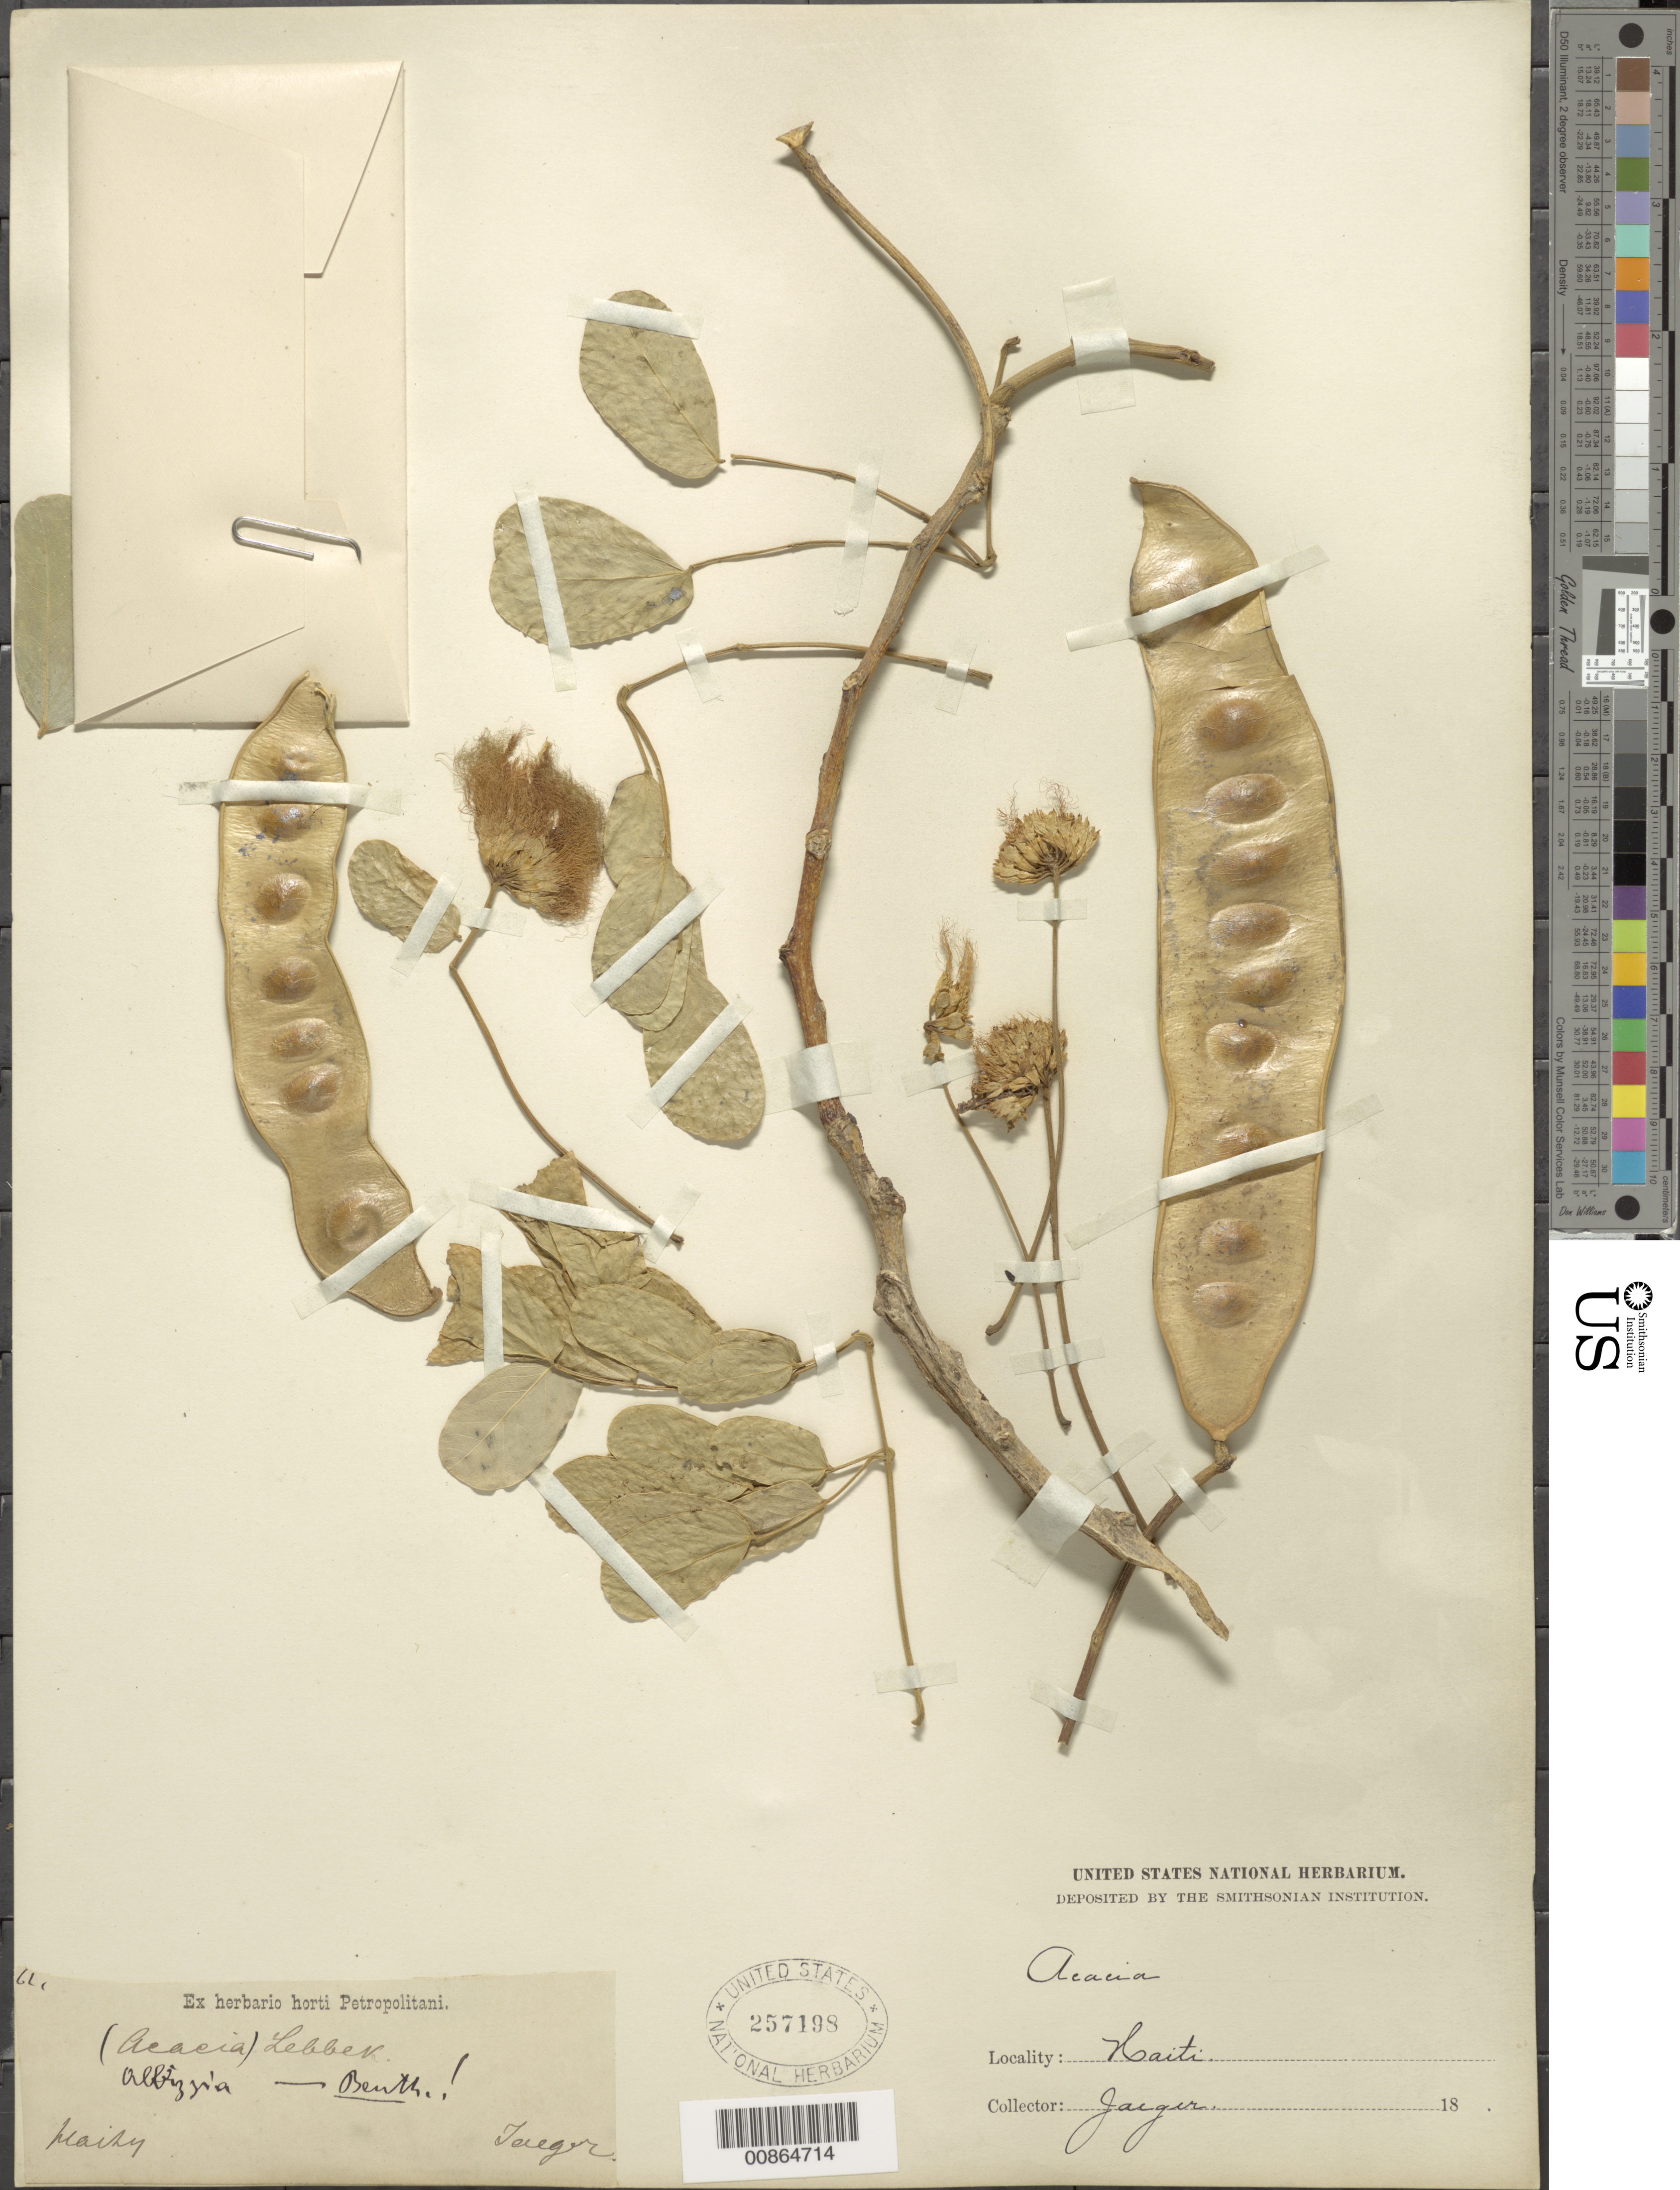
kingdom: Plantae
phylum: Tracheophyta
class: Magnoliopsida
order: Fabales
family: Fabaceae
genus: Albizia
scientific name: Albizia lebbeck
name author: (L.) Benth.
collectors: -. Jaeger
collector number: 62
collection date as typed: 1800 to -- --- 1899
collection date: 1800/1899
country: Haiti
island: Hispaniola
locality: Haiti.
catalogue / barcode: US 257198